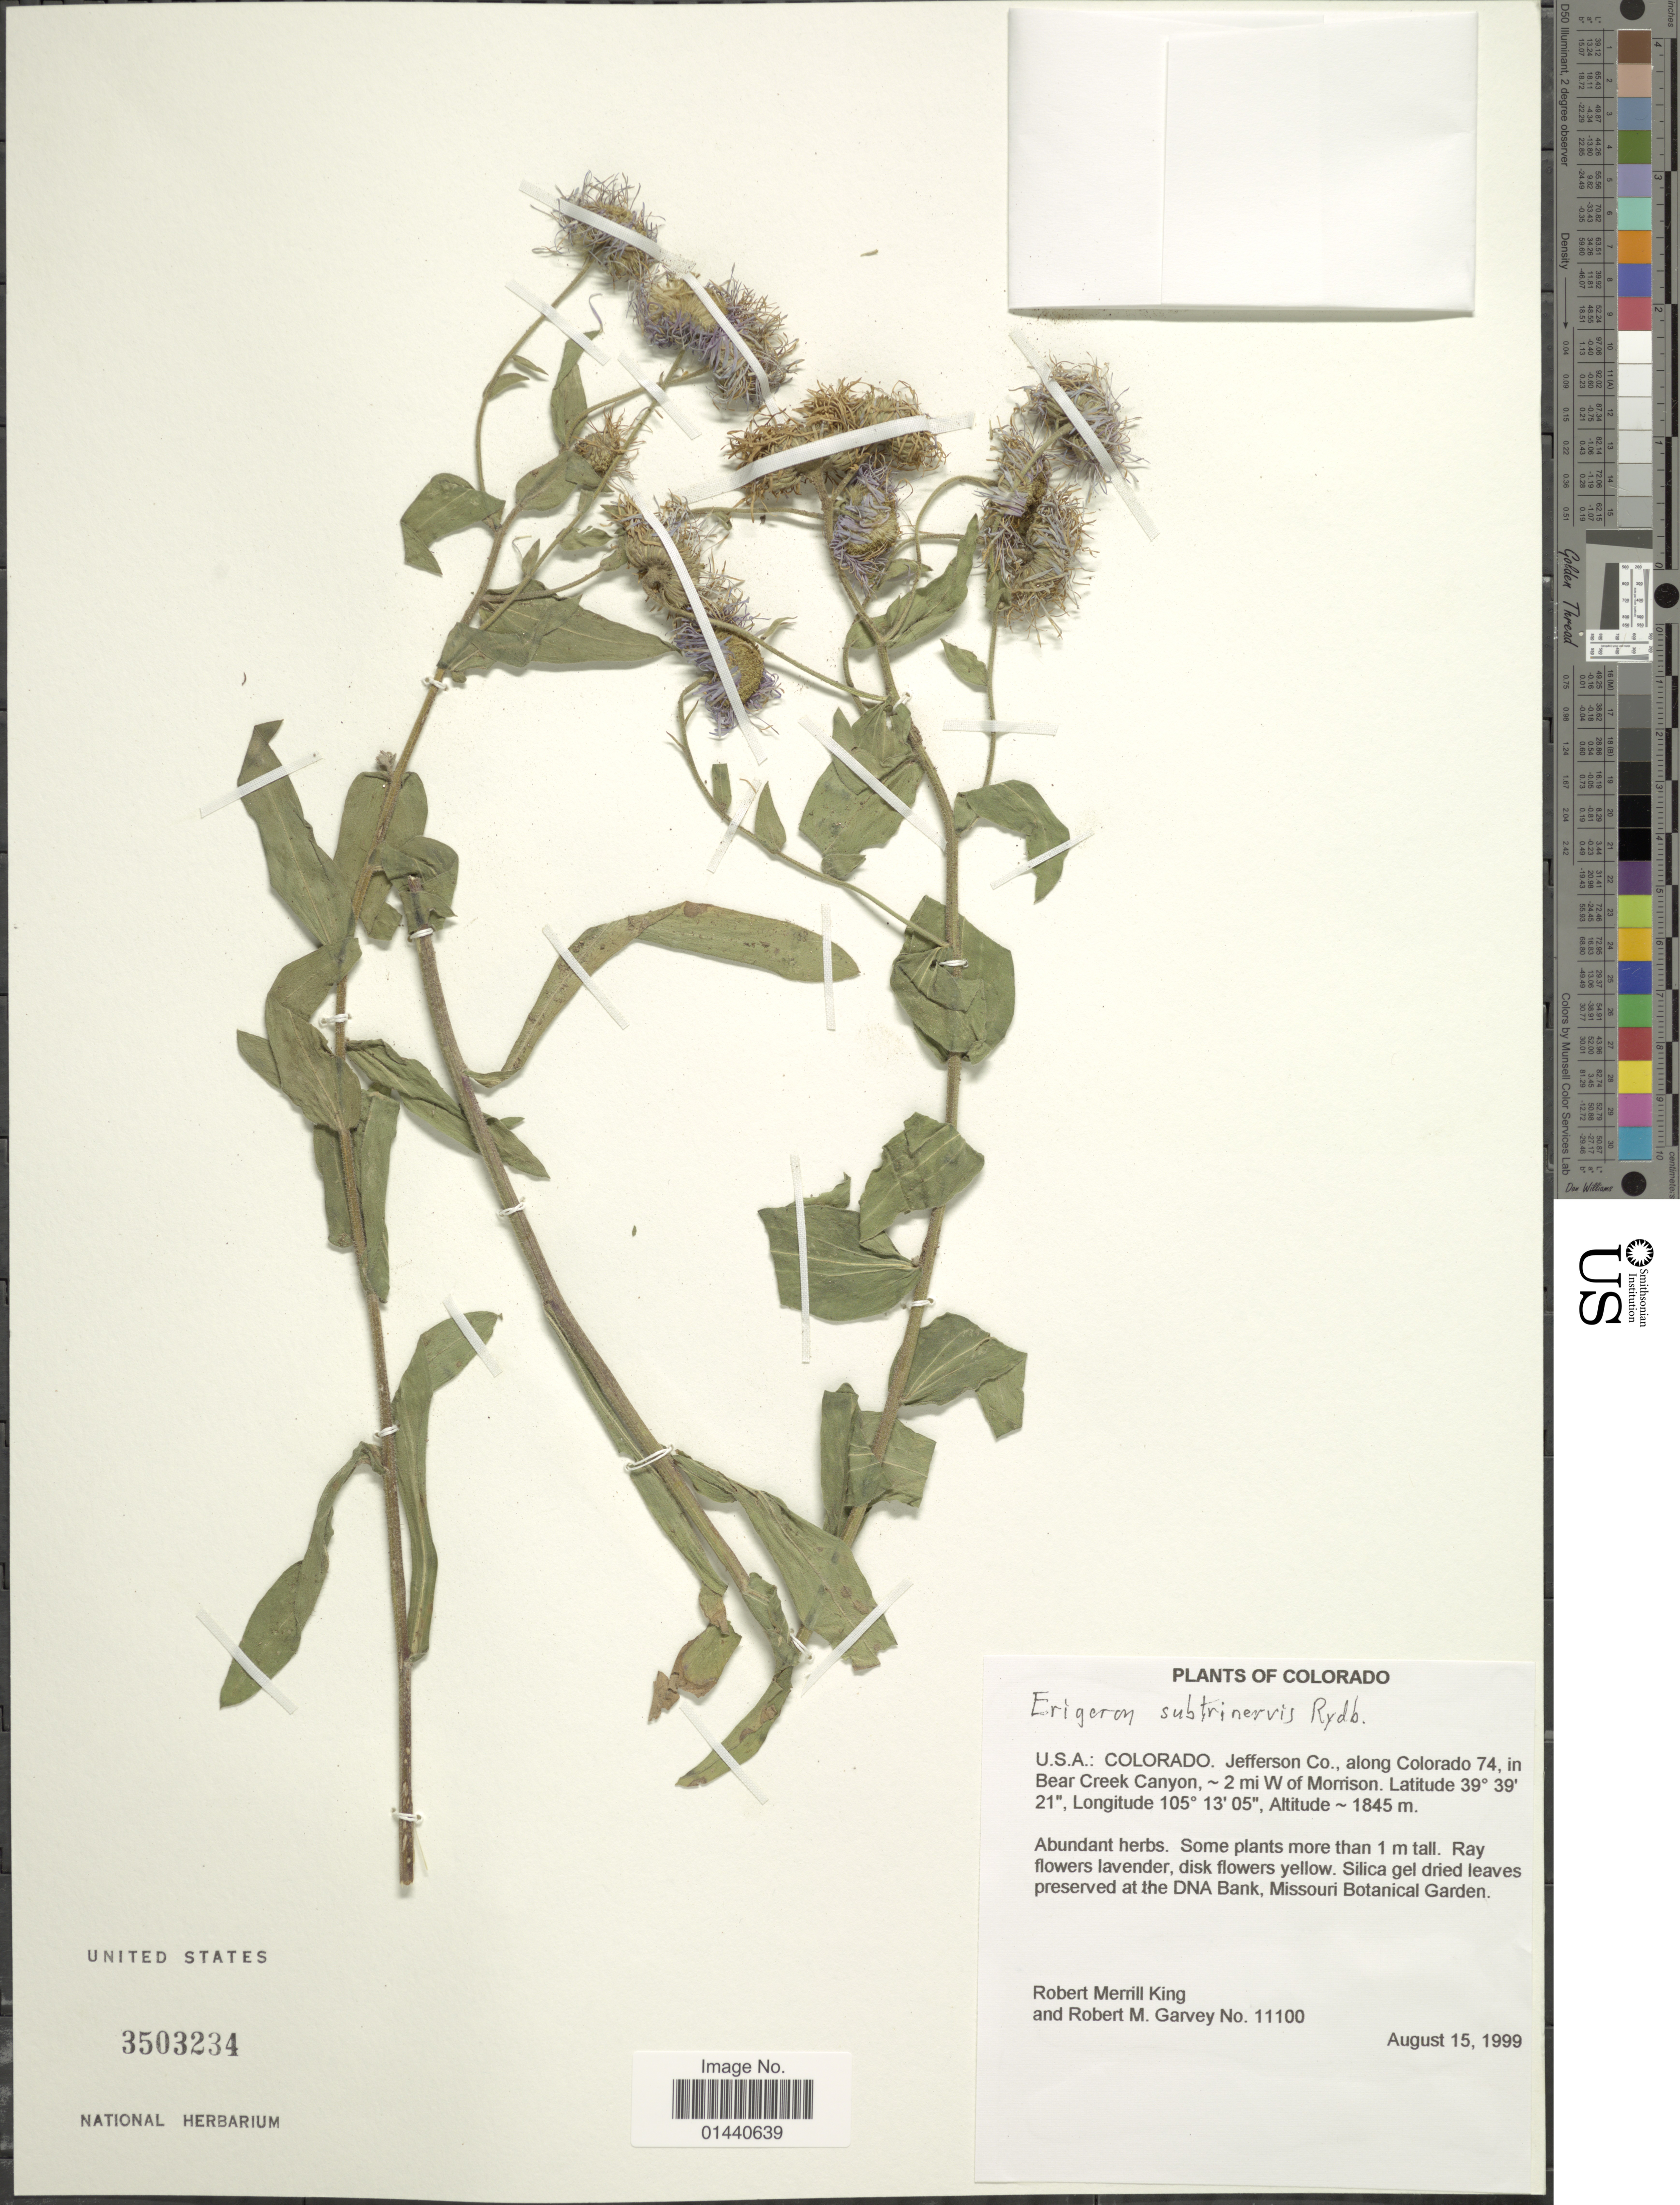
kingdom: Plantae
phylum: Tracheophyta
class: Magnoliopsida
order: Asterales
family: Asteraceae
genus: Erigeron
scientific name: Erigeron subtrinervis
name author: Rydb. ex Porter & Britton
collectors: R. M. King & R. Garvey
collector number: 11100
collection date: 1999-08-15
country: United States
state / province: Colorado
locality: U.S.A.: Colorado. Jefferson Co., along Colorado 74, in Bear Creek Canyon,- 2 mi W of Morrison.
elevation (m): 1845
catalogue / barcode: US 3503234